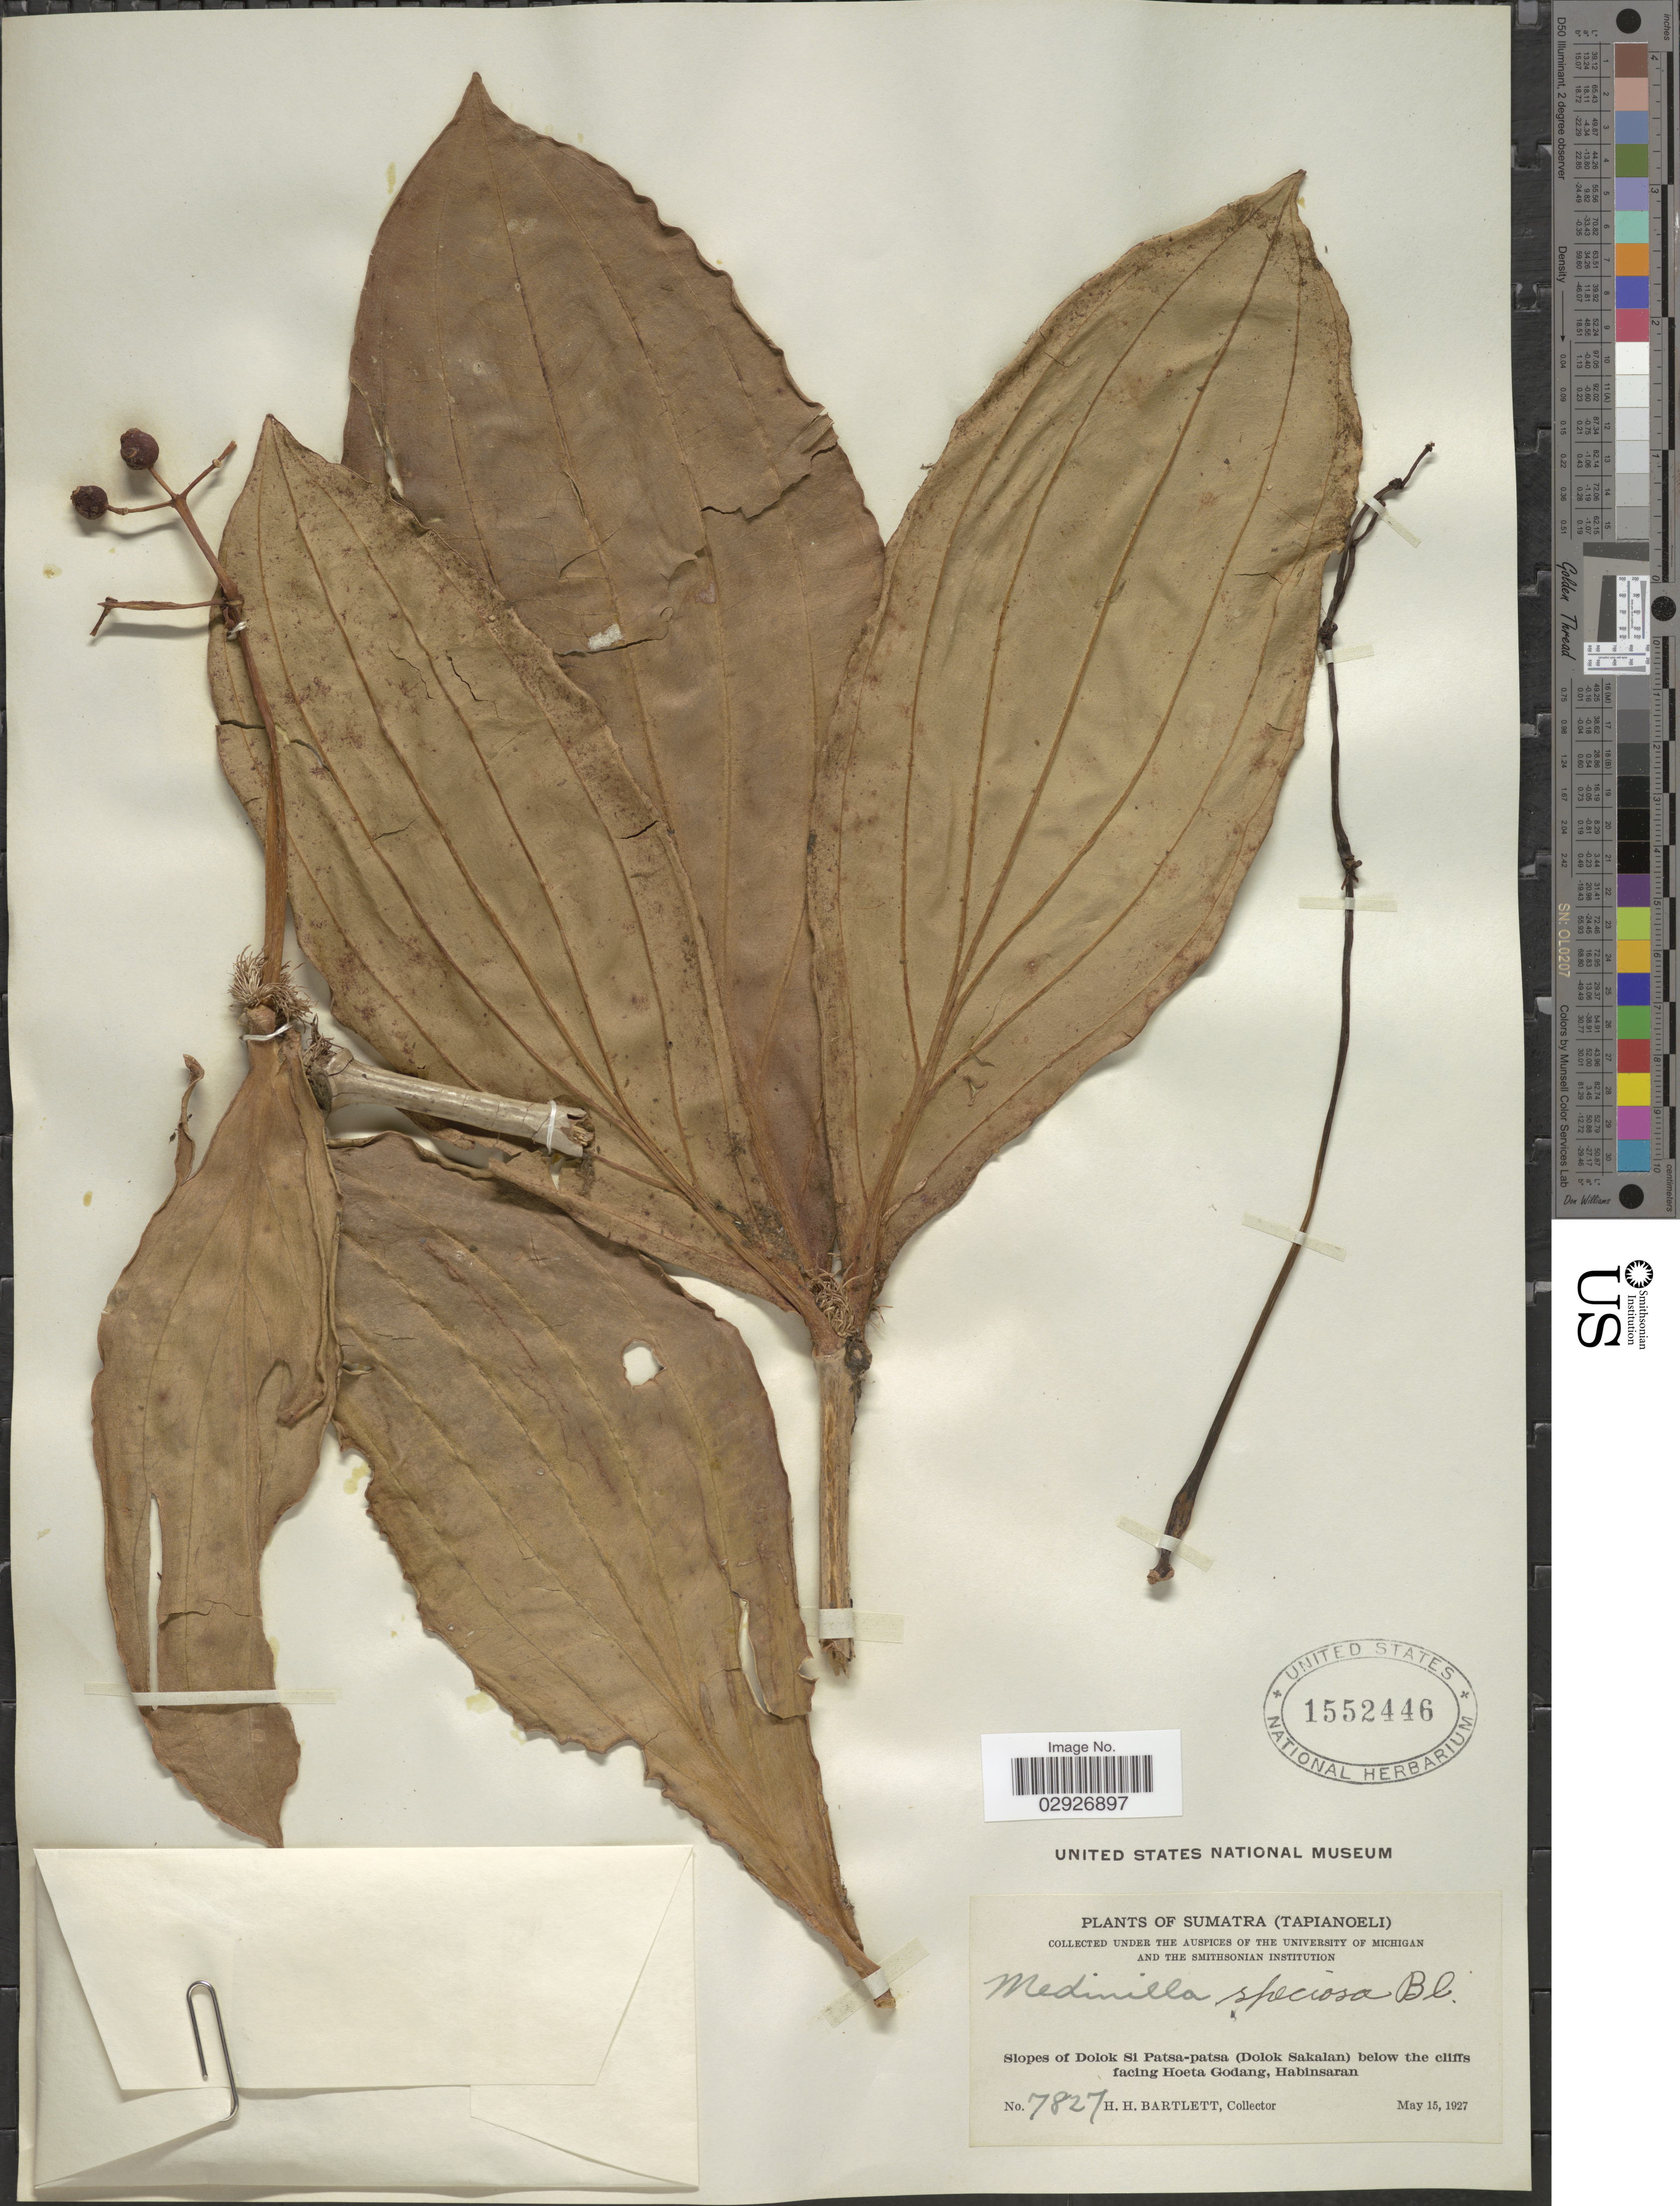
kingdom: Plantae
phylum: Tracheophyta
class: Magnoliopsida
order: Myrtales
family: Melastomataceae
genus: Medinilla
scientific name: Medinilla speciosa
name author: Blume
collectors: H. H. Bartlett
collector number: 7827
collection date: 1927-05-15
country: Indonesia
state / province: Sumatra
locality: (Tapianoeli). Slopes of Dolok Si Patsa-patsa (Dolok Sakalan) below the cliffs facing Hoeta Godang, Habinsaran.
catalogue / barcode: US 1552446